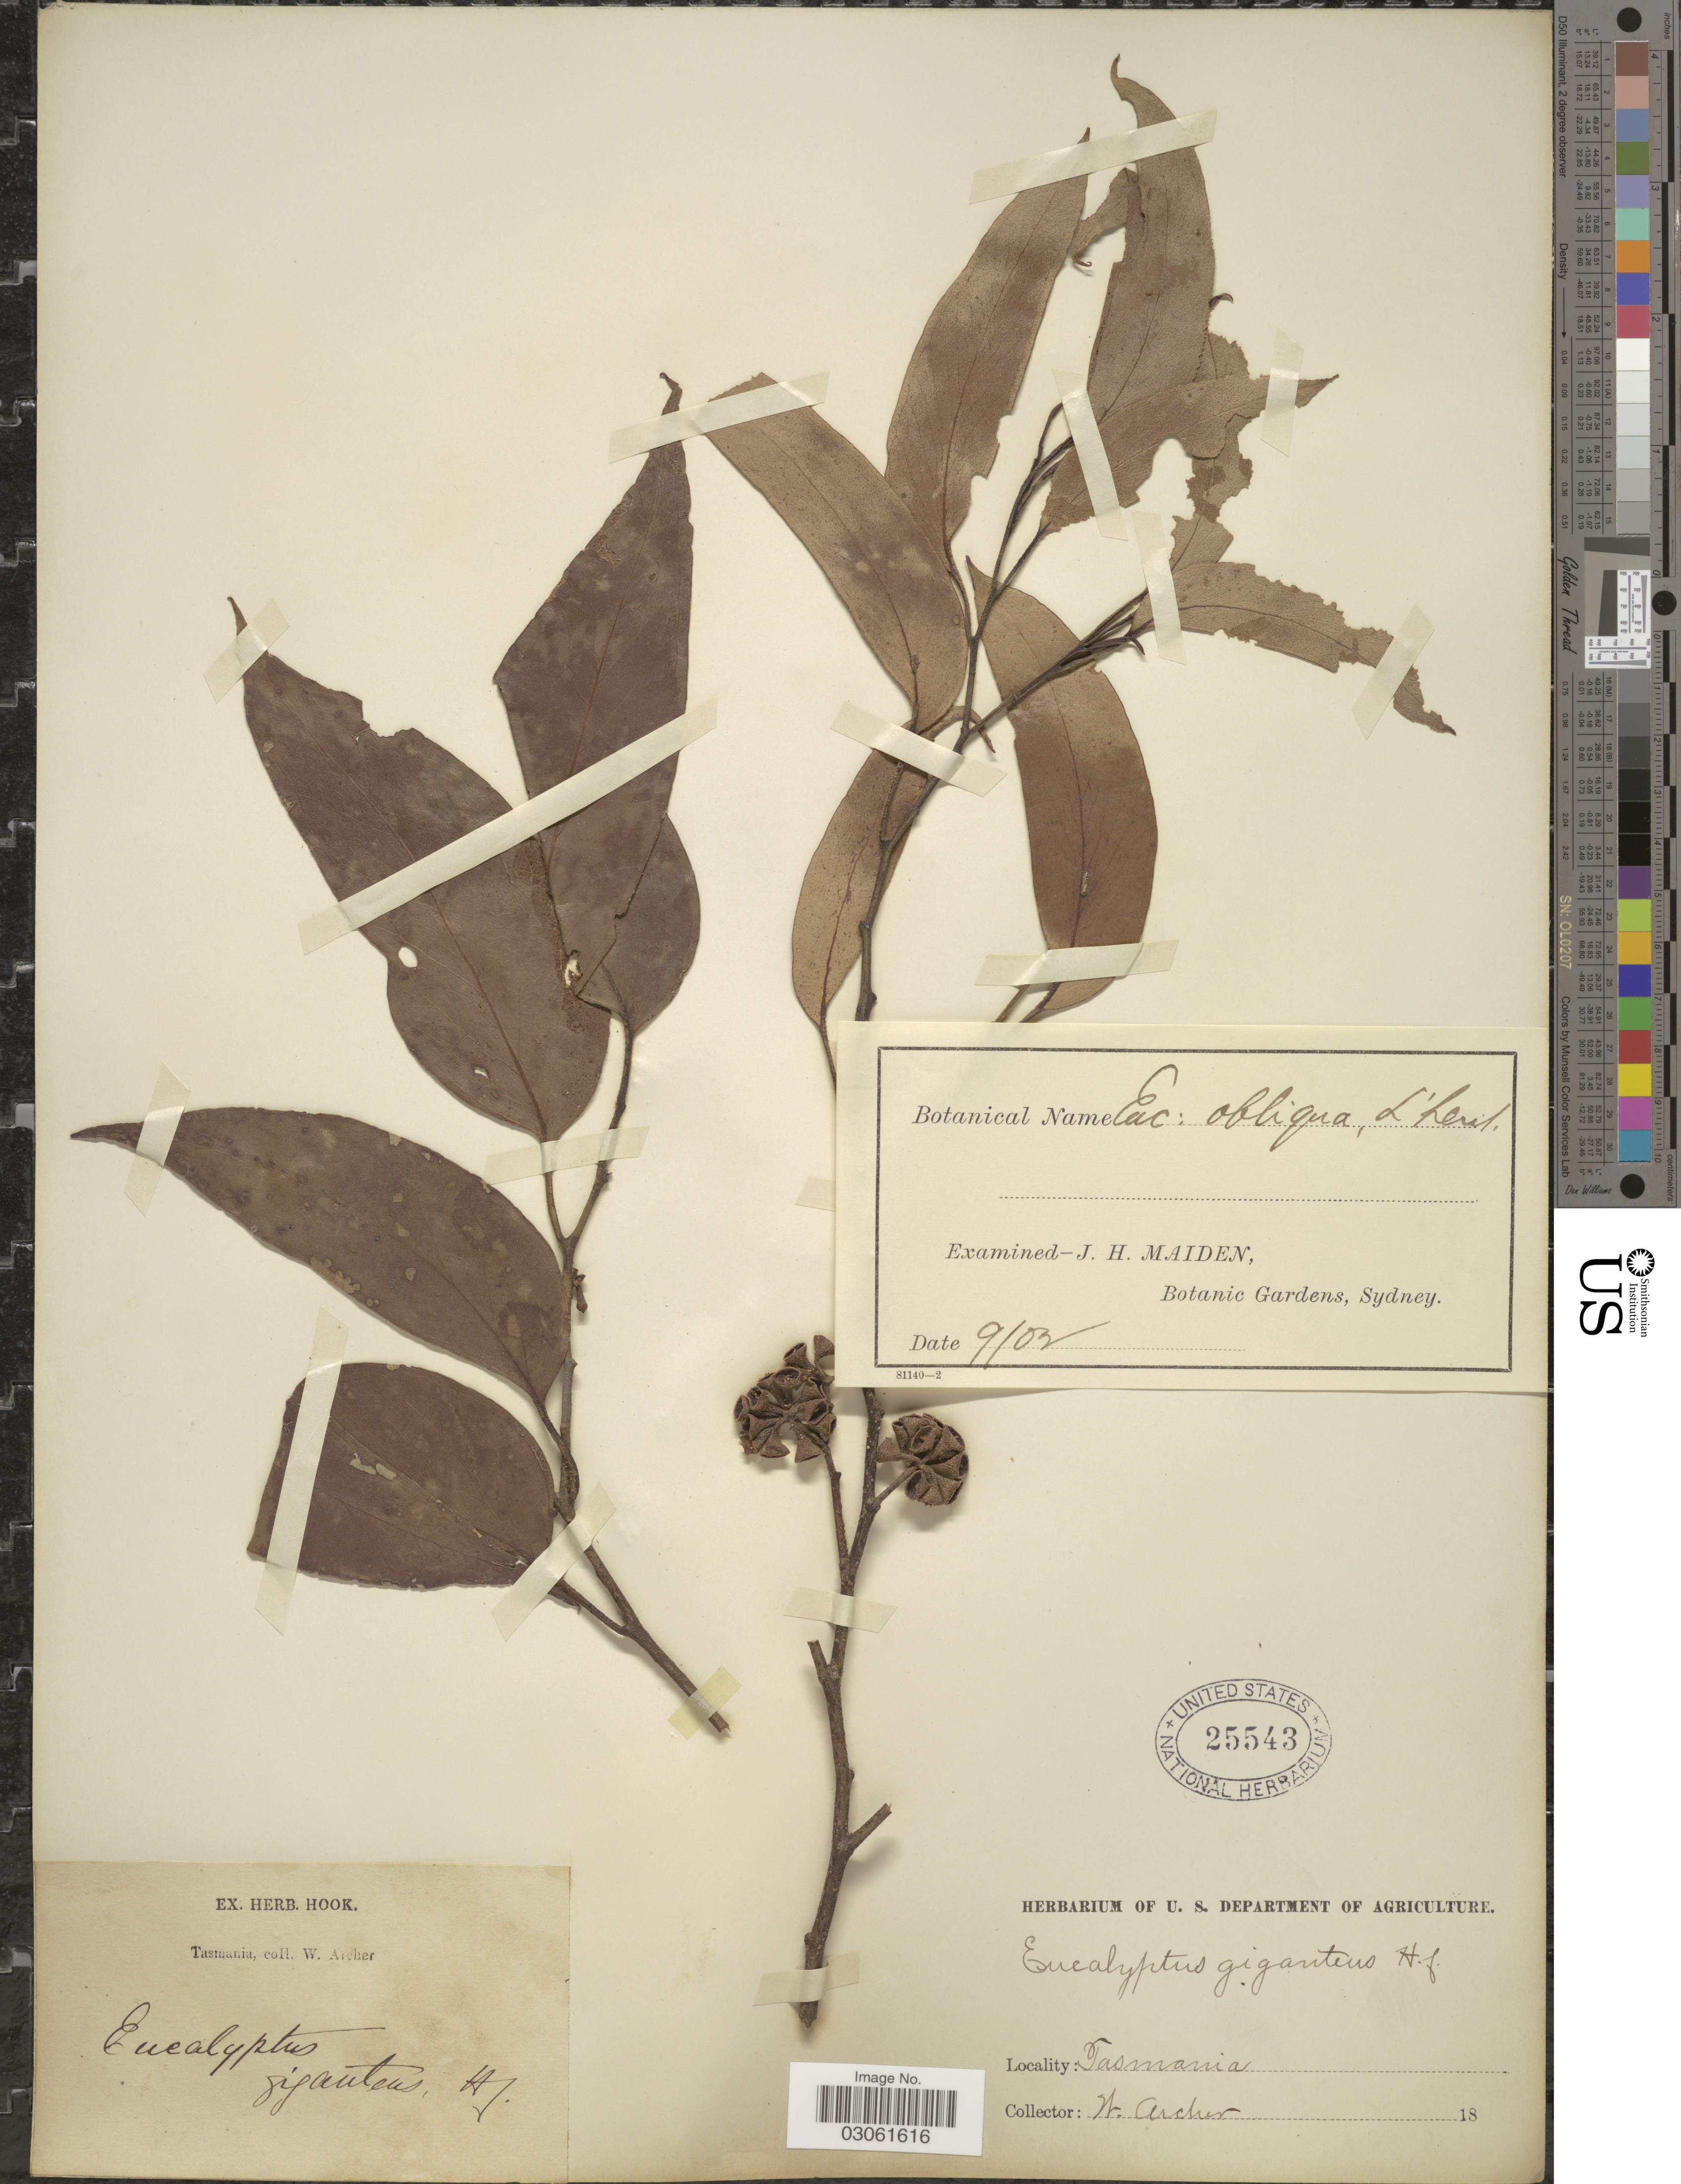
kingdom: Plantae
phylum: Tracheophyta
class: Magnoliopsida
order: Myrtales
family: Myrtaceae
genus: Eucalyptus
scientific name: Eucalyptus obliqua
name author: L'Hér.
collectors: W. Archer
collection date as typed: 18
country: Australia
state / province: Tasmania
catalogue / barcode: US 25543